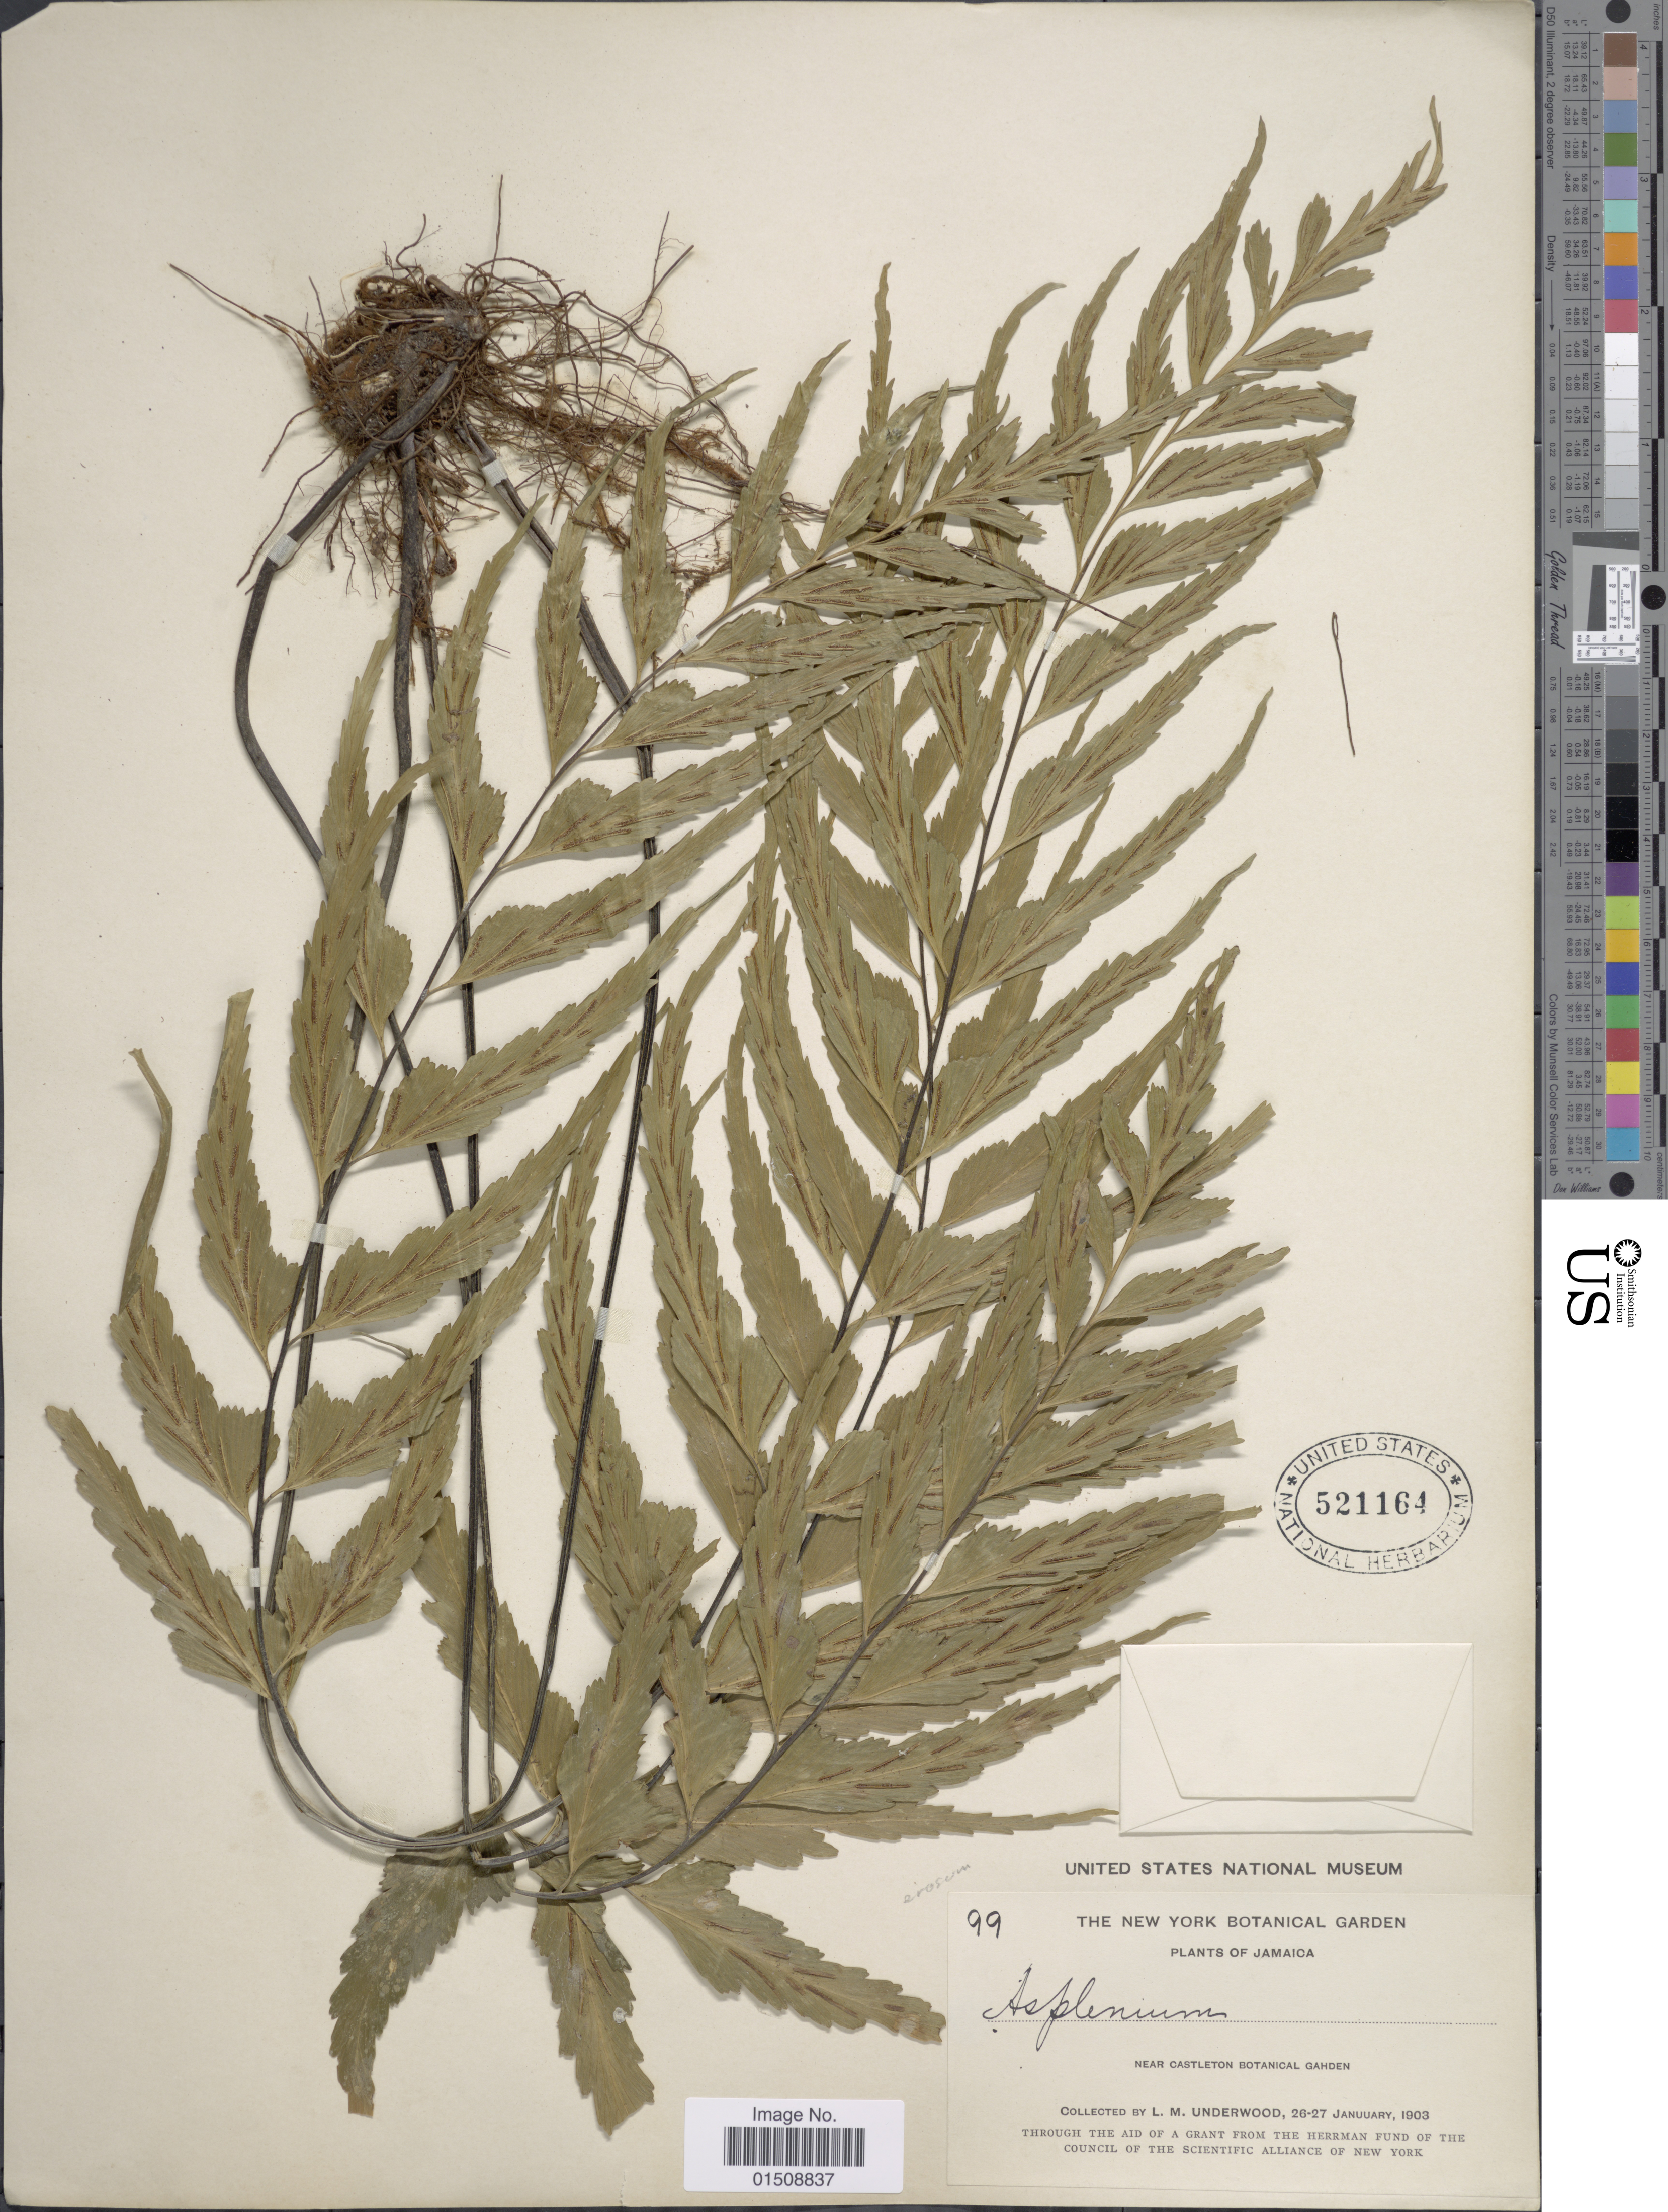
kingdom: Plantae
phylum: Tracheophyta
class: Polypodiopsida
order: Polypodiales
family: Aspleniaceae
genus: Asplenium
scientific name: Asplenium erosum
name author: L.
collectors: L. M. Underwood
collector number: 99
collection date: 1903-01-26/1903-01-27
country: Jamaica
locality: Jamaica, near Castleton Botanical Gahden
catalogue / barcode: US 521164